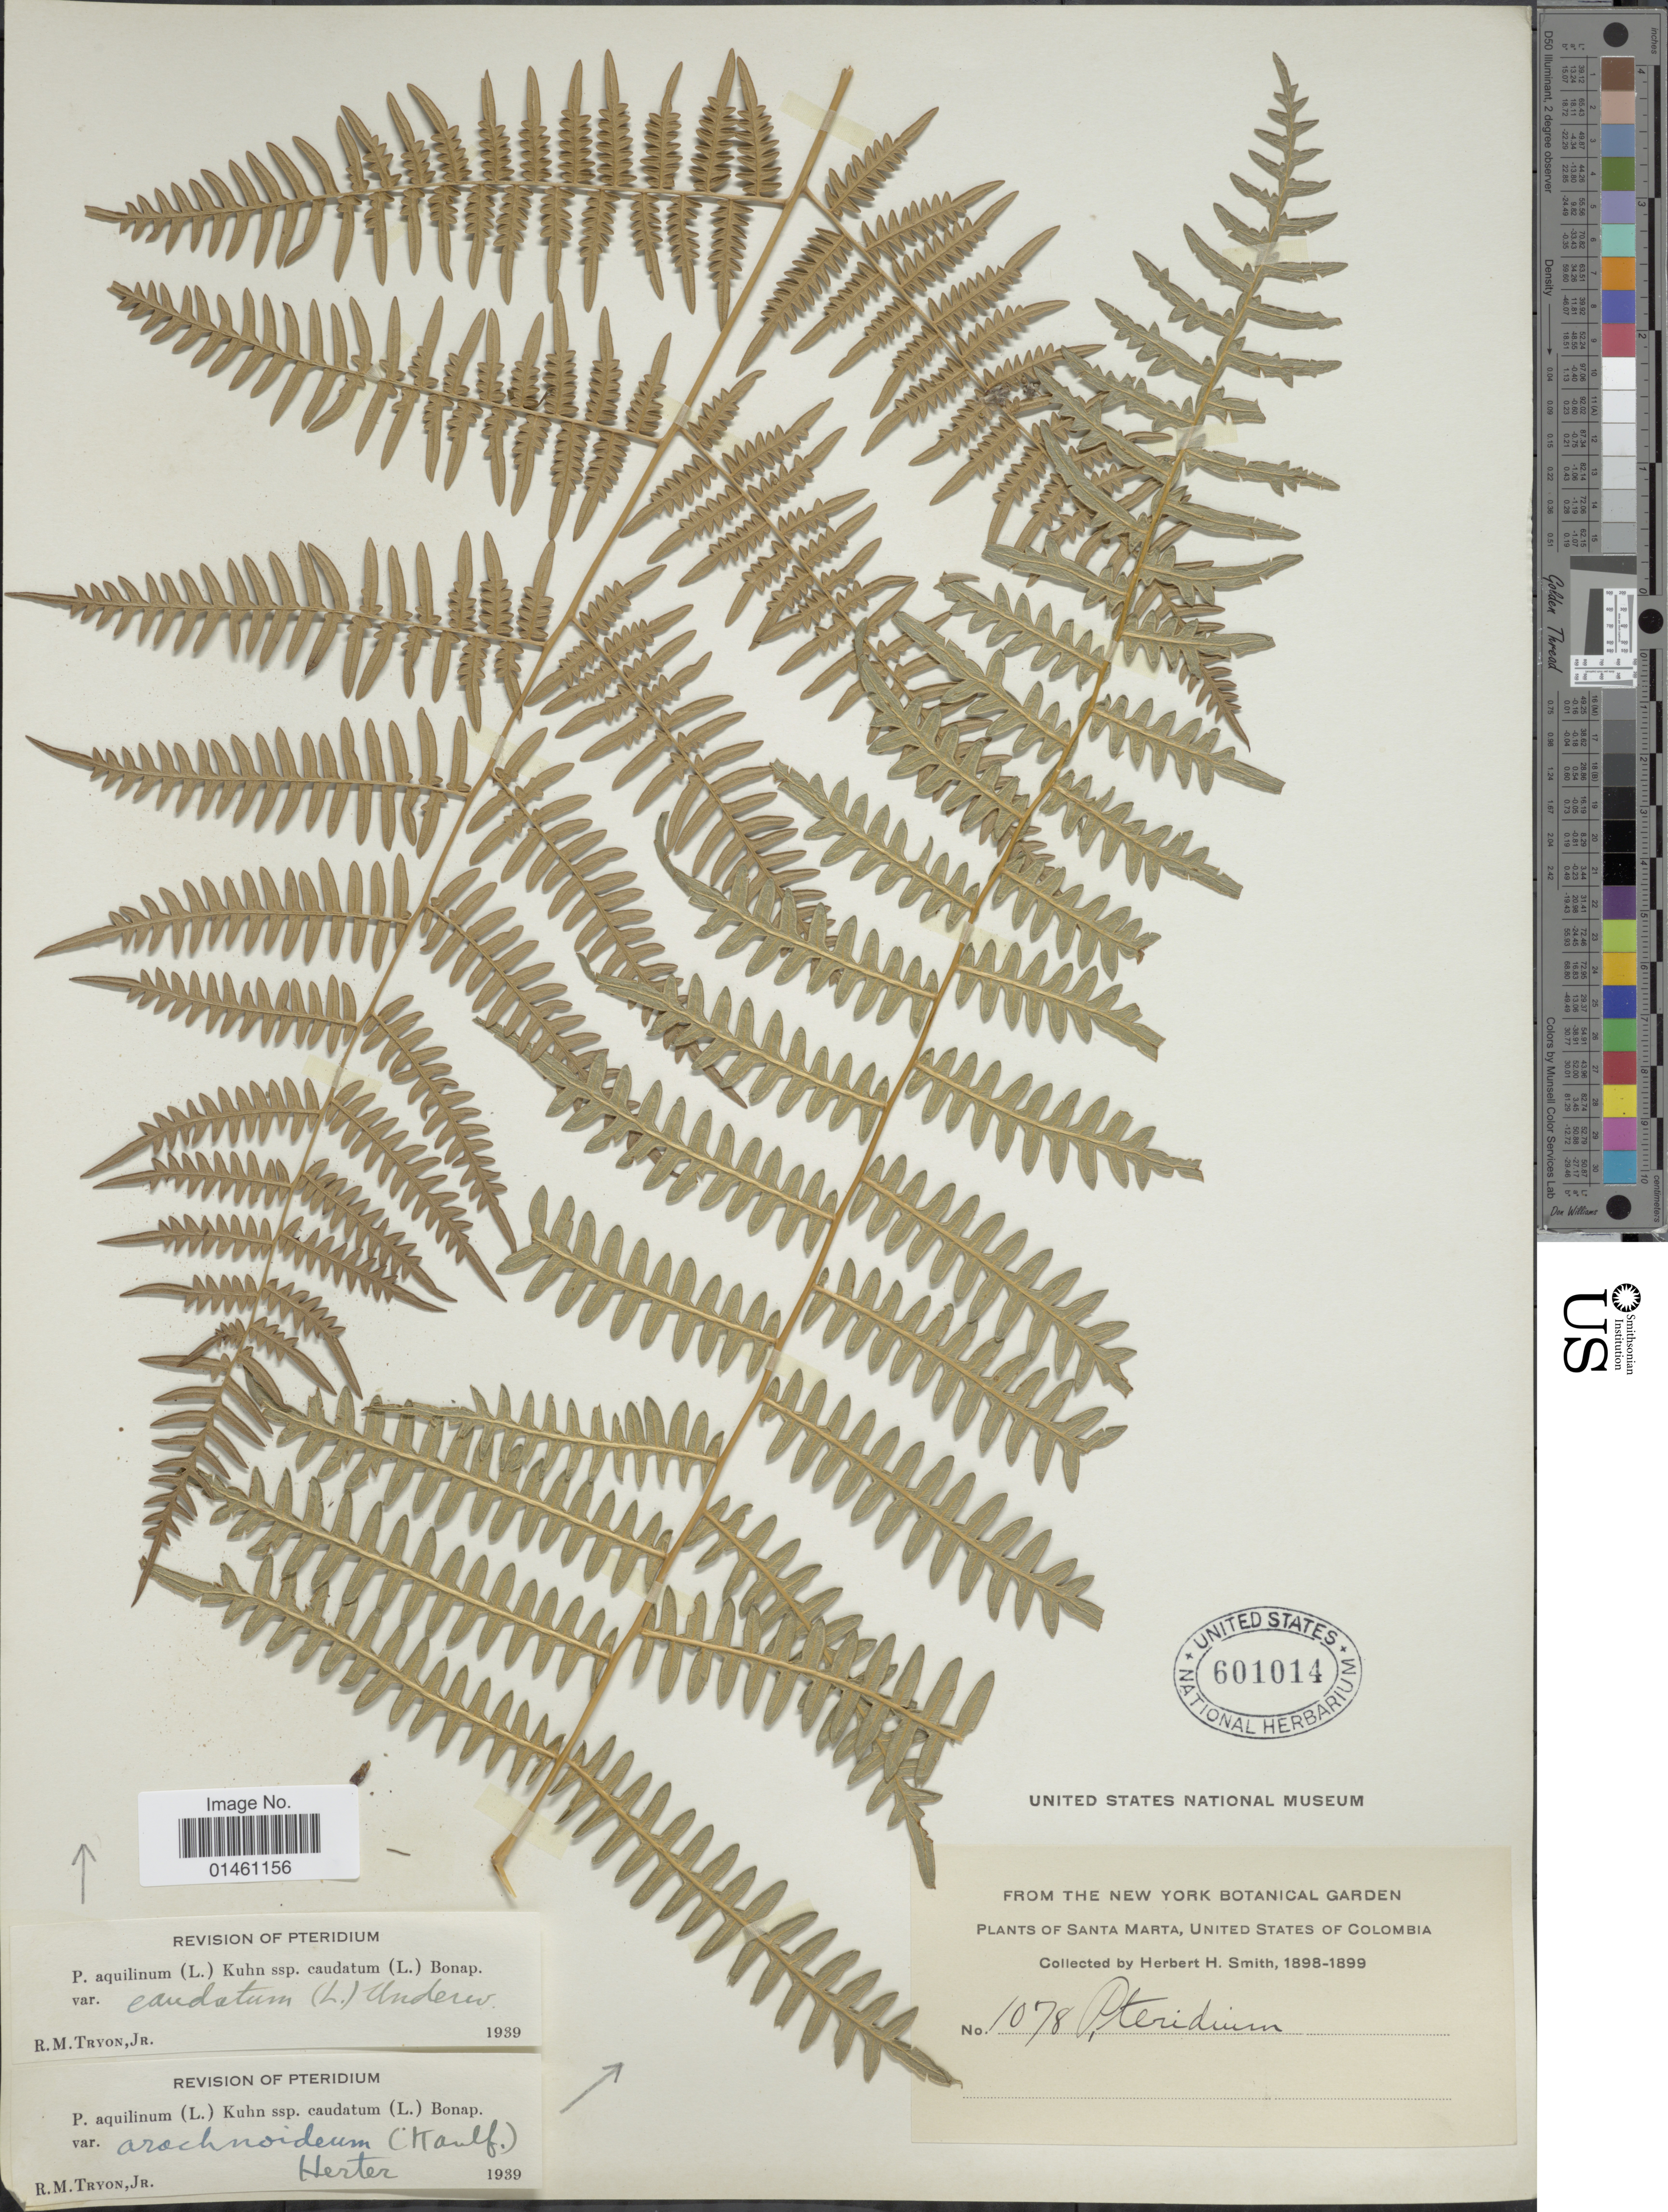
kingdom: Plantae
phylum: Tracheophyta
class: Polypodiopsida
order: Polypodiales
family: Dennstaedtiaceae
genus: Pteridium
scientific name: Pteridium aquilinum var. arachnoideum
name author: (Kaulf.) Herter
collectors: Herbert H. Smith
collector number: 1078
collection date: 1898/1899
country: Colombia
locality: Santa Marta, United States of Columbia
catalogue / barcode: US 601014